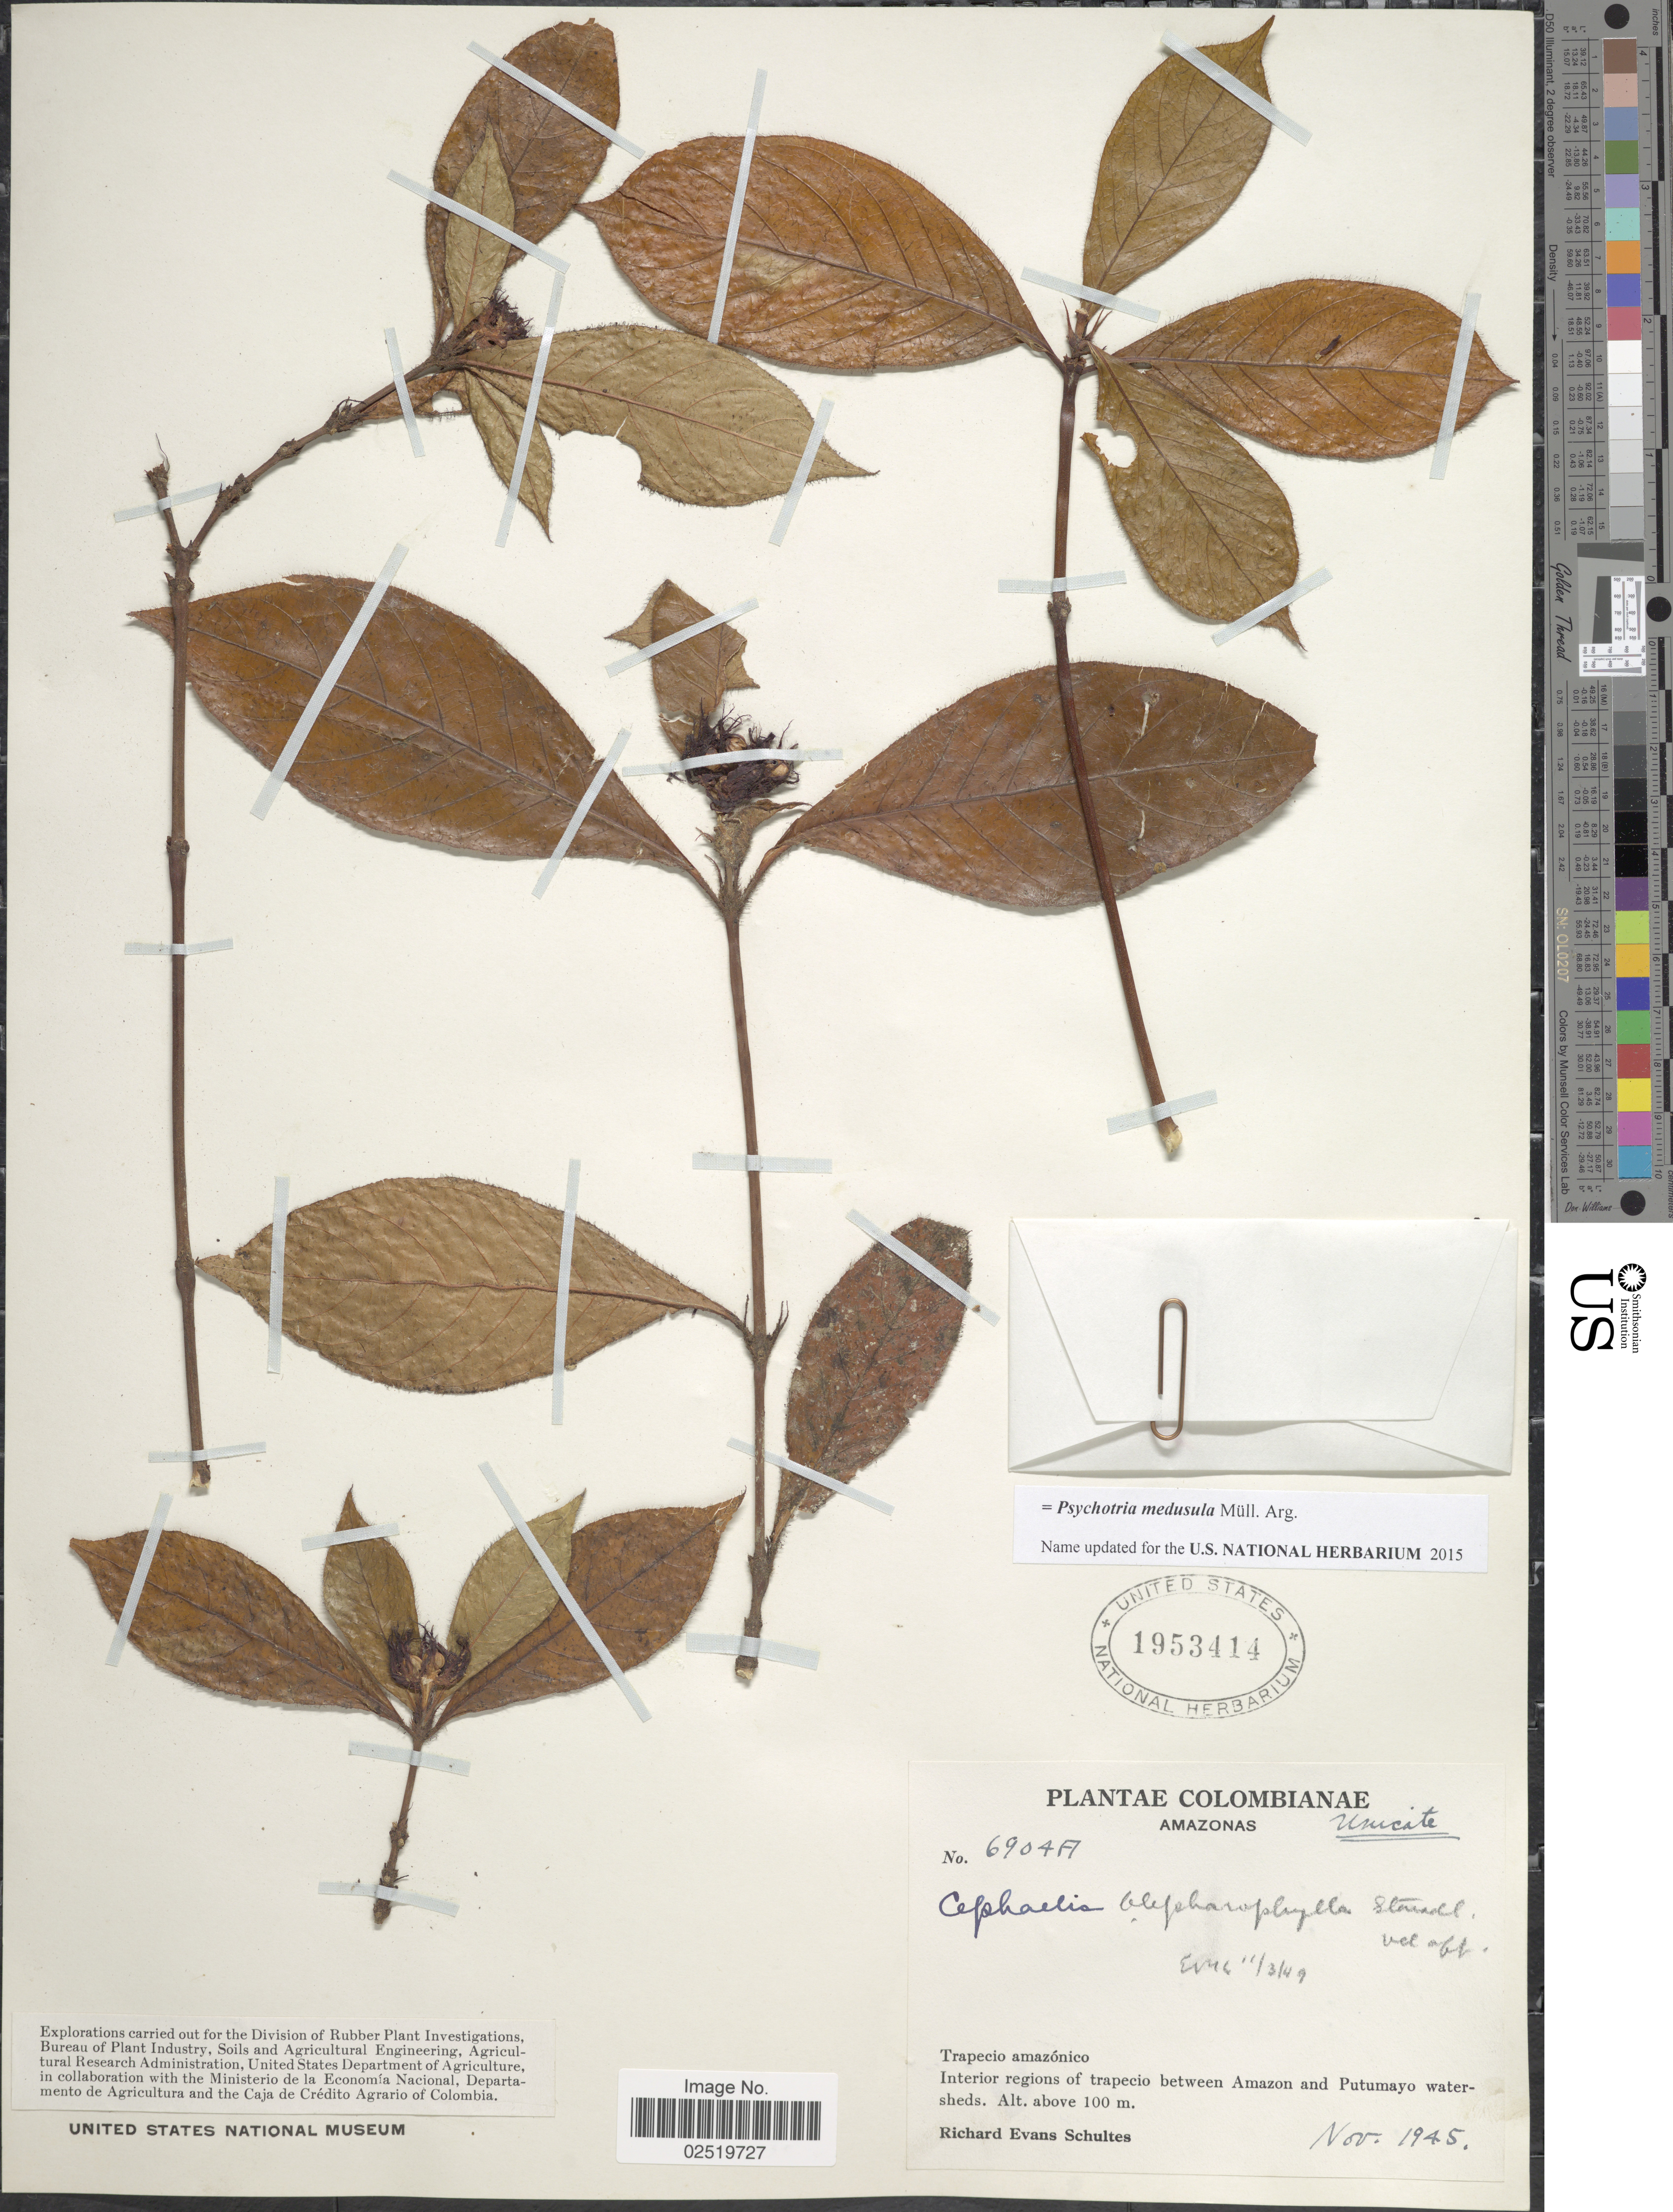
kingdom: Plantae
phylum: Tracheophyta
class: Magnoliopsida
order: Gentianales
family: Rubiaceae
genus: Psychotria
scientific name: Psychotria medusula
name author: Müll. Arg.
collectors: R. E. Schultes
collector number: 6904A*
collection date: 1945-11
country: Colombia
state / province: Amazônas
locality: Colomobianae, Trapecio amazonico, Interior regions of trapecio between Amazon and Putumayo watersheds.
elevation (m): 100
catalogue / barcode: US 1953414